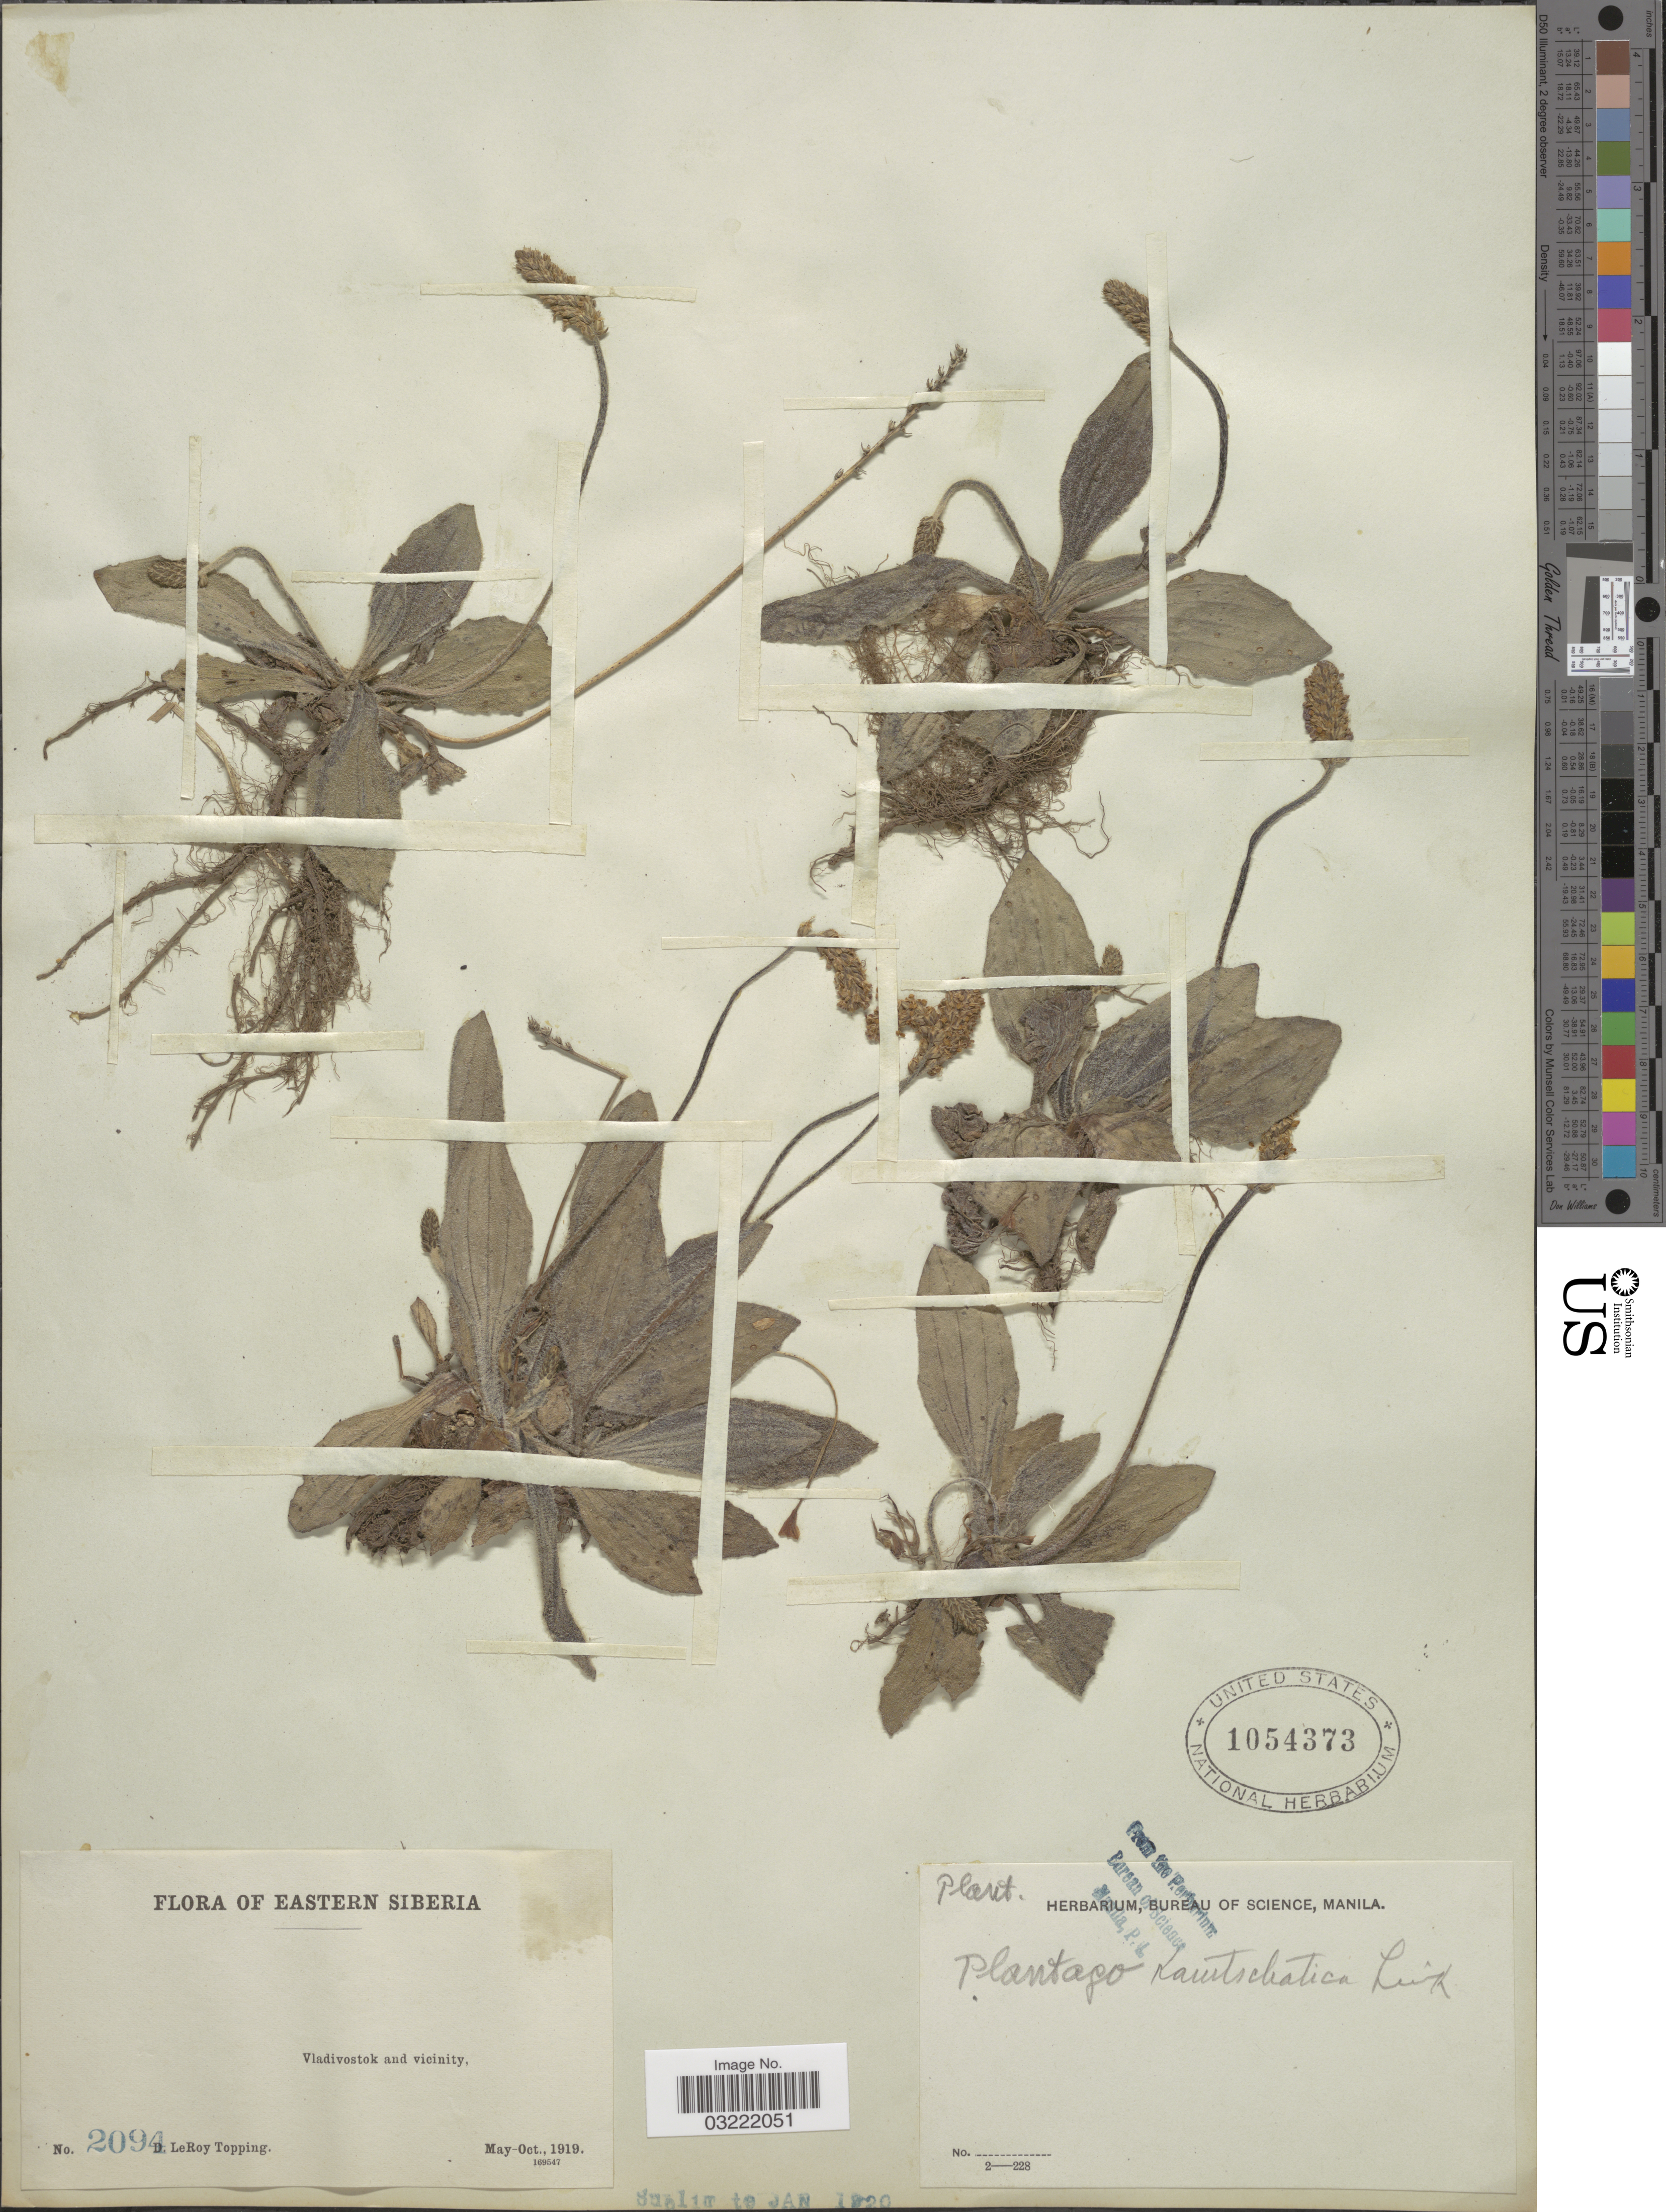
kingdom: Plantae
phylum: Tracheophyta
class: Magnoliopsida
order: Lamiales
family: Plantaginaceae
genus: Plantago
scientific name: Plantago camtschatica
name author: Link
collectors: D. L. Topping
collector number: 2094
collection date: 1919-05/1919-10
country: Russian Federation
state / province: Primorsky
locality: Eastern Siberia. Vladivostok and vicinity.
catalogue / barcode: US 1054373